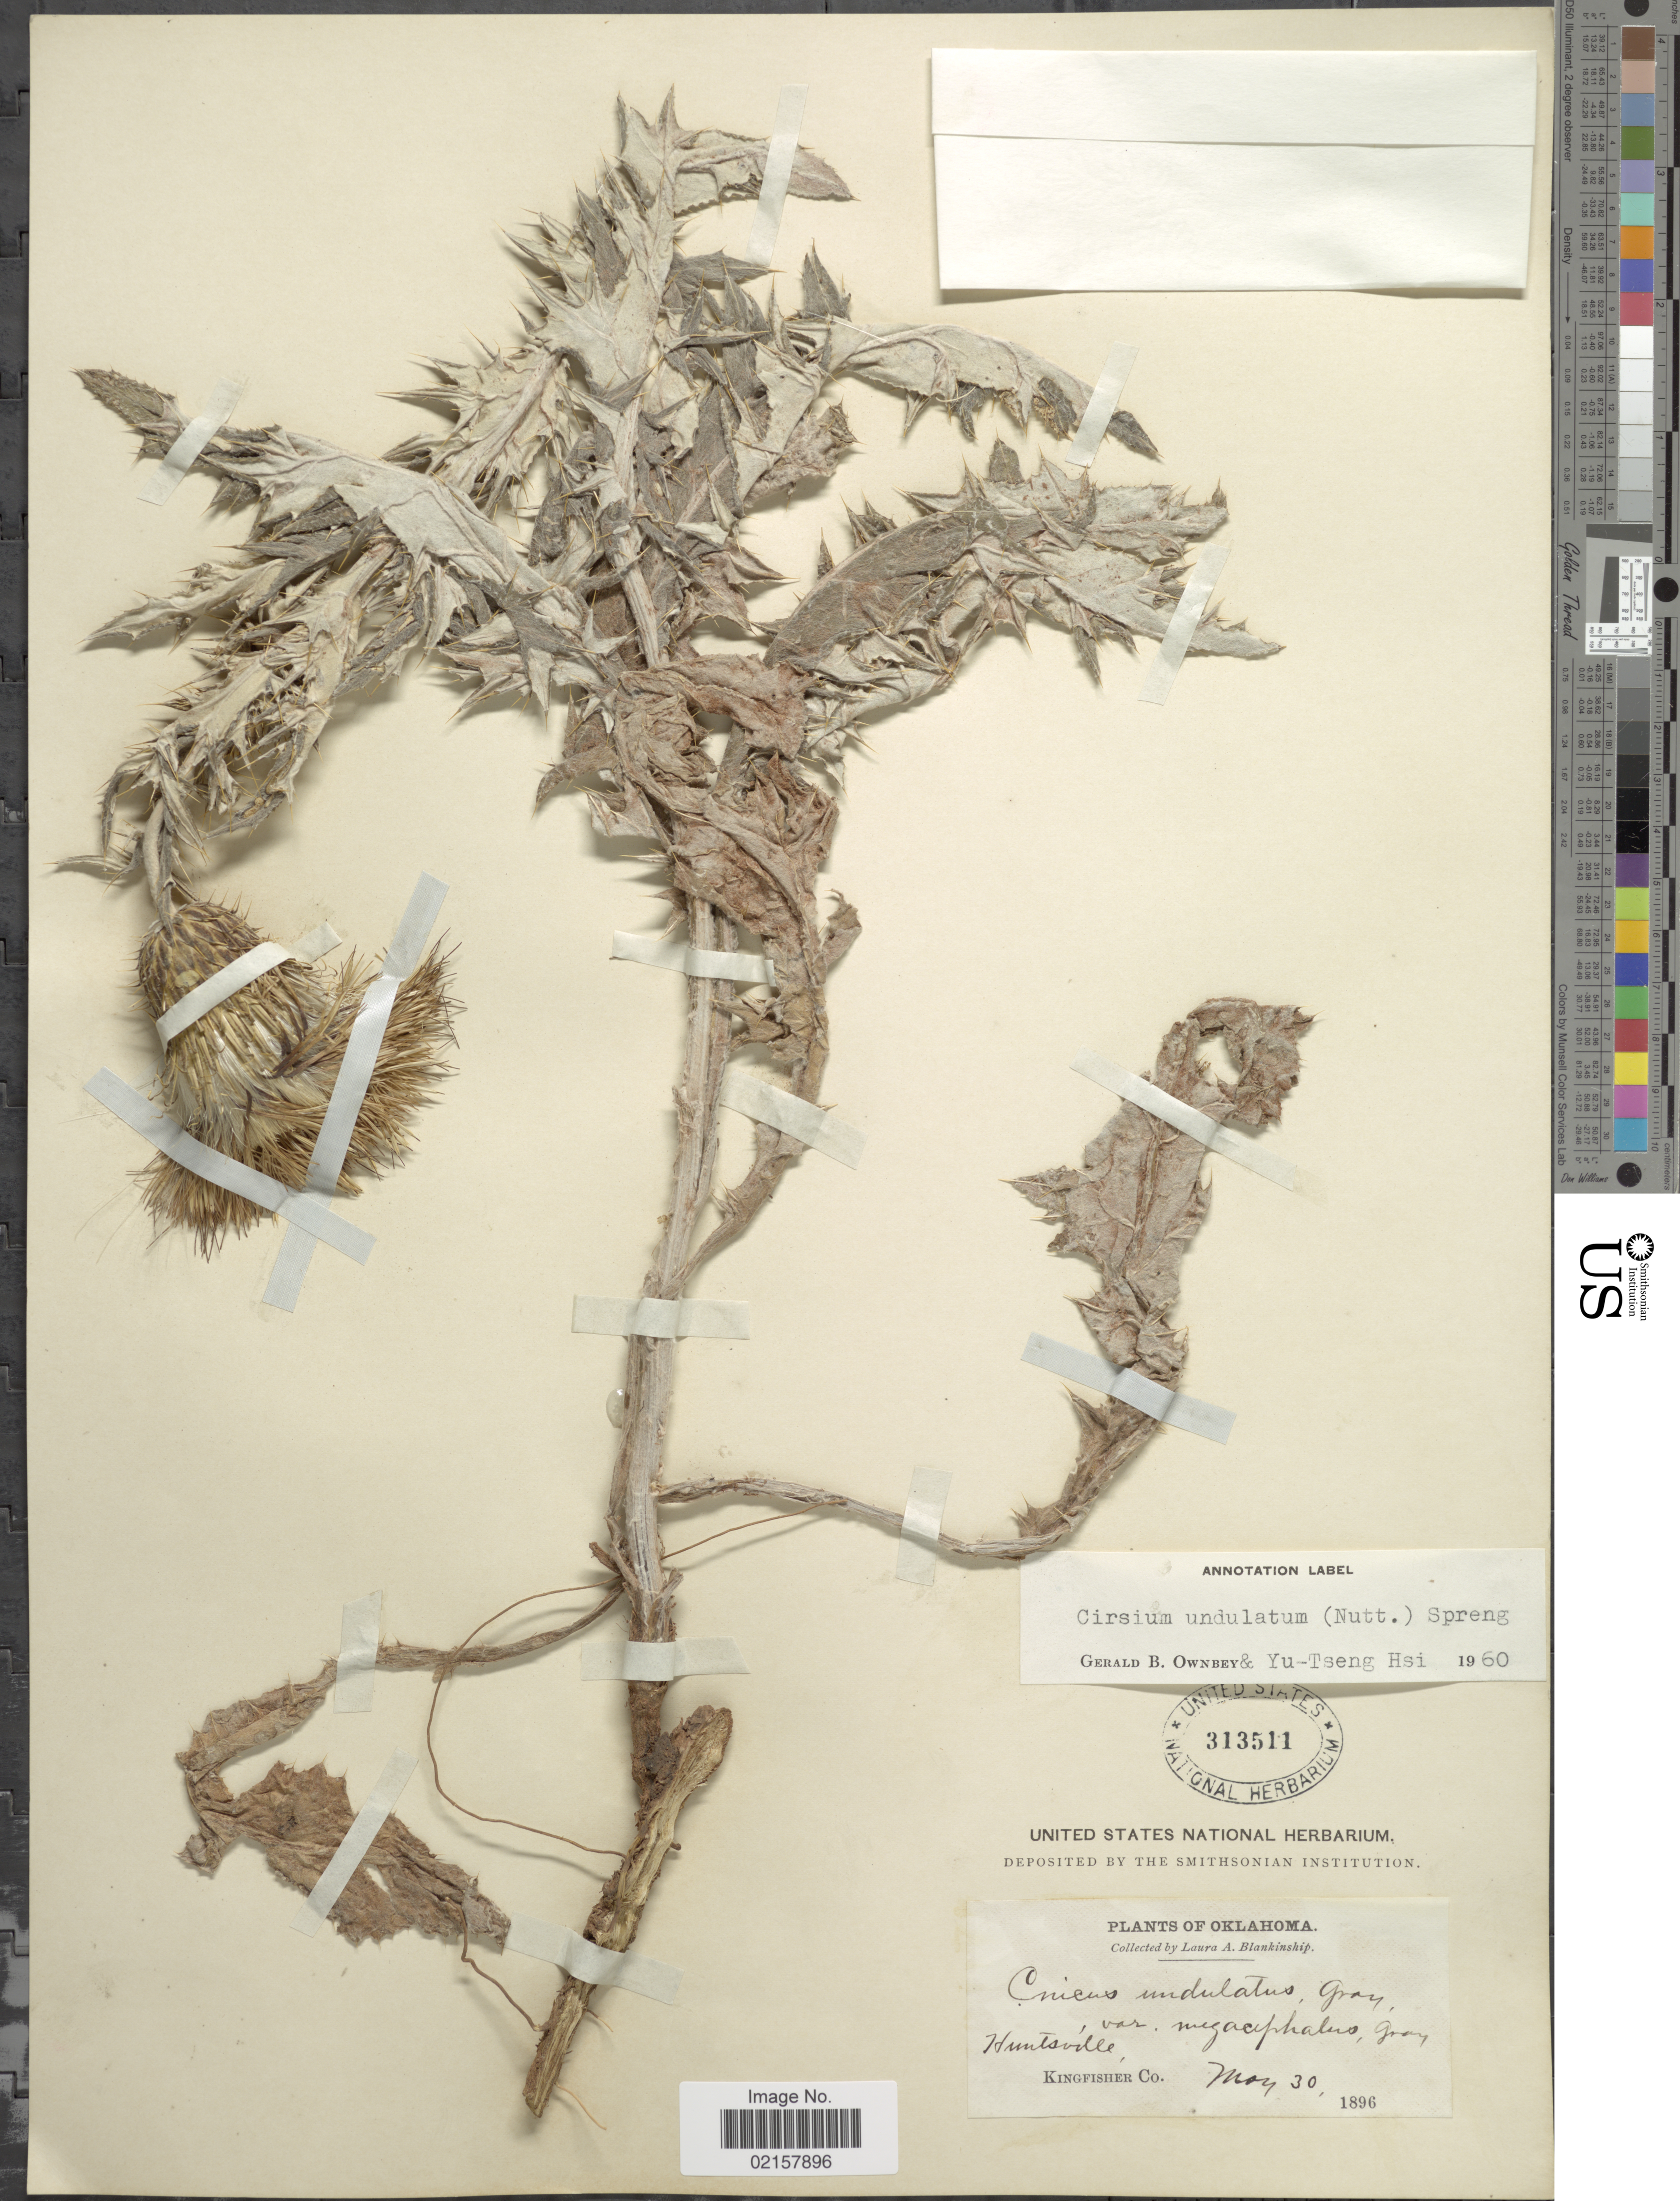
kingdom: Plantae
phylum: Tracheophyta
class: Magnoliopsida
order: Asterales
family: Asteraceae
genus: Cirsium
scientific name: Cirsium undulatum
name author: (Nutt.) Spreng.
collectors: L. A. Blankinship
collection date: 1896-05-30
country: United States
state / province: Oklahoma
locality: Huntsville, Kingfisher Co.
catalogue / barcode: US 313511